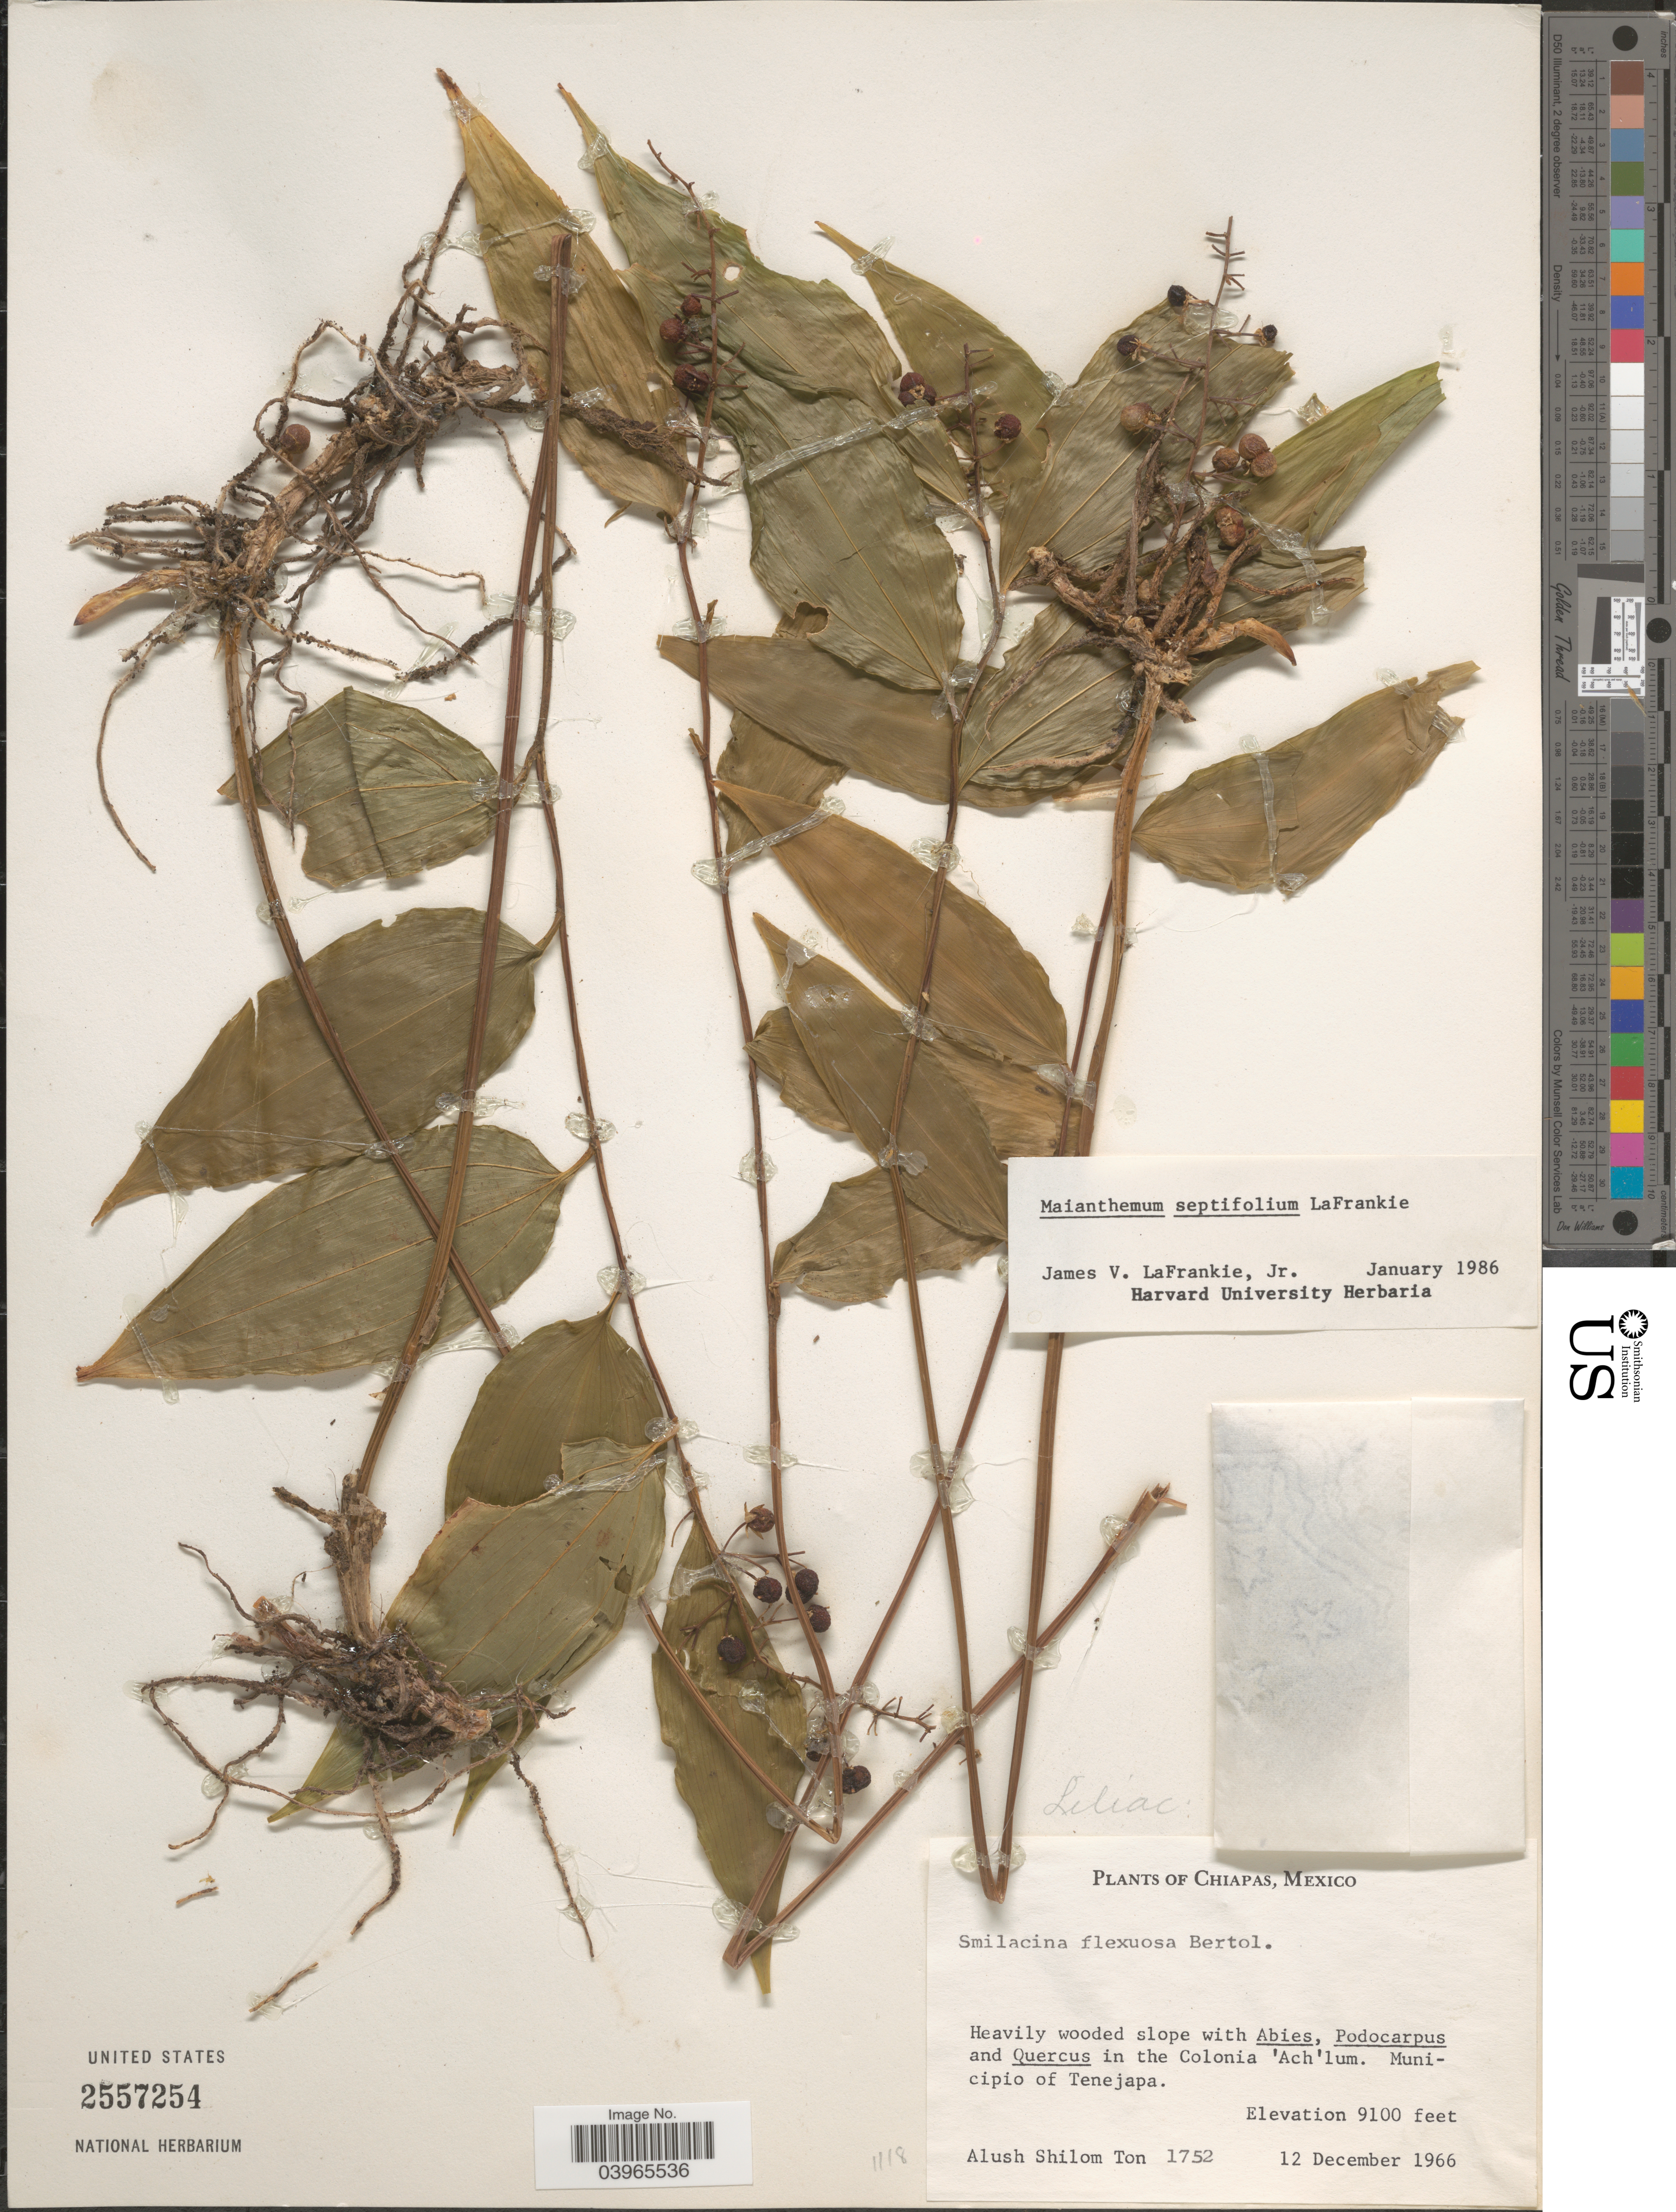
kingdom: Plantae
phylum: Tracheophyta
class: Liliopsida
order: Asparagales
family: Asparagaceae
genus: Maianthemum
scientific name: Maianthemum septifolium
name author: LaFrankie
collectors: A. S. Ton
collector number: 1752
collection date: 1966-12-12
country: Mexico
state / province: Chiapas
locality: In the Colonia 'Ach'lum. Municipio of Tenejapa.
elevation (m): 2774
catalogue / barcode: US 2557254